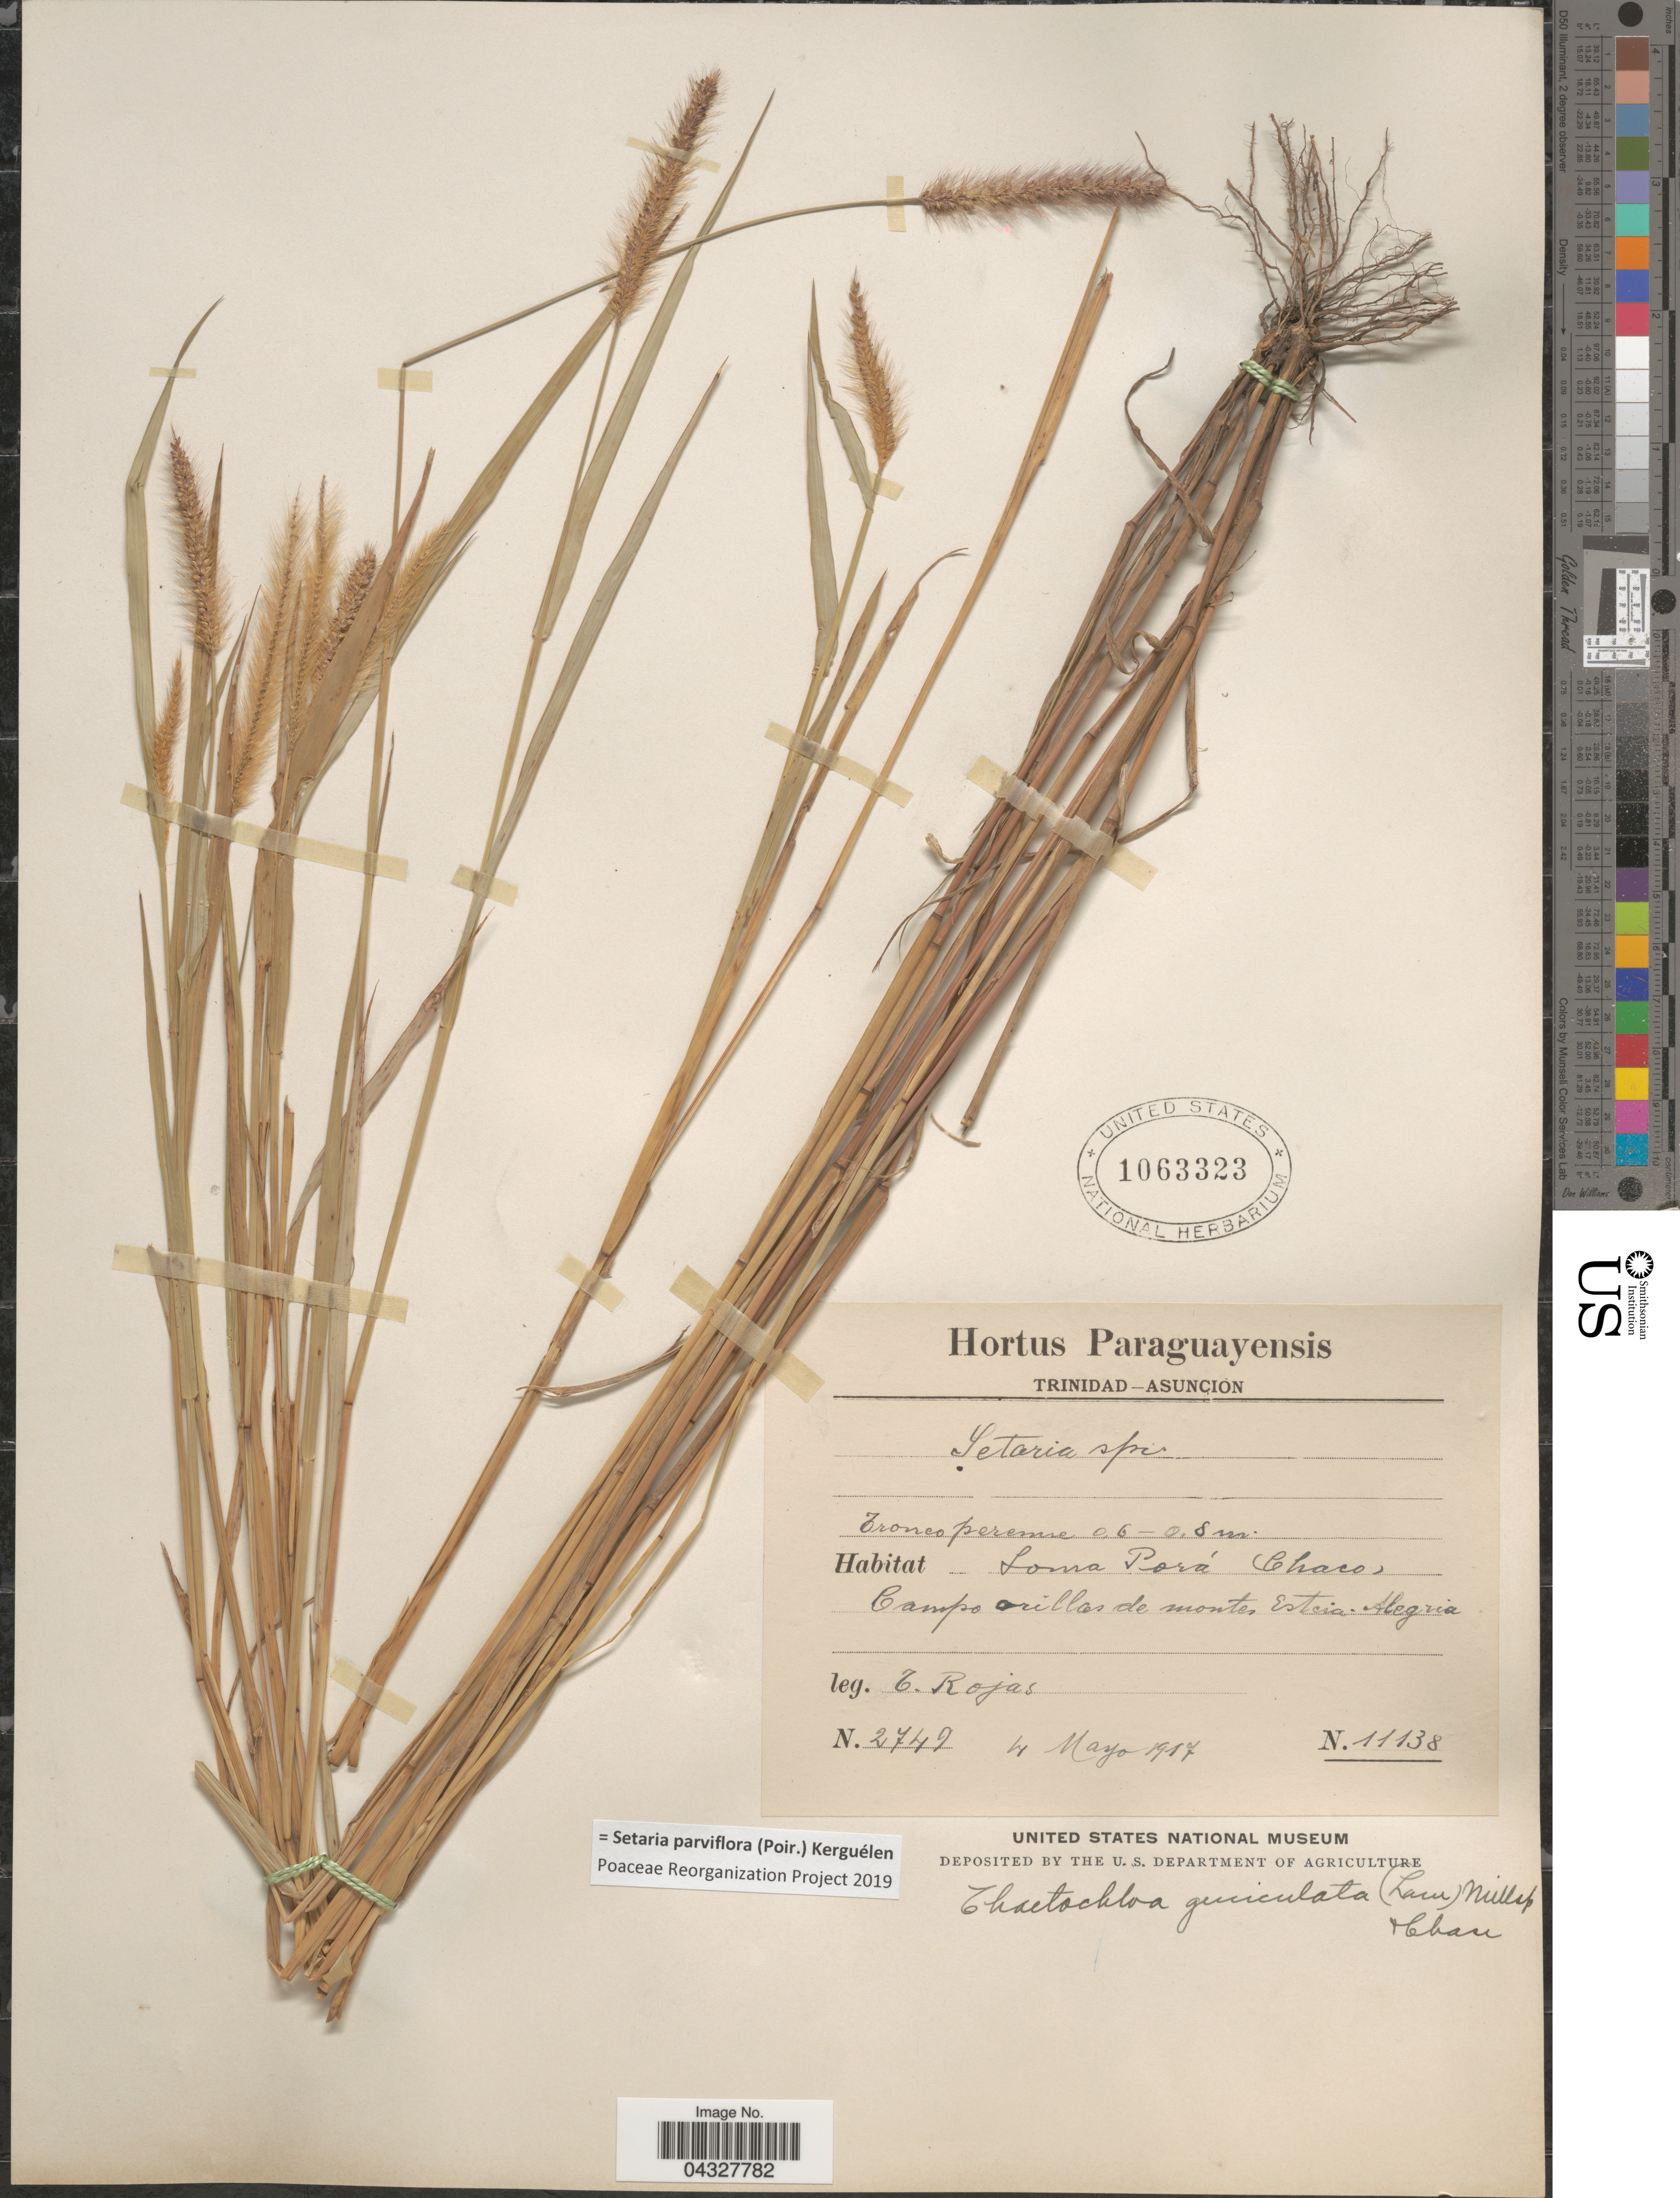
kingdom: Plantae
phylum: Tracheophyta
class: Liliopsida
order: Poales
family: Poaceae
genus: Setaria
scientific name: Setaria parviflora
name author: (Poir.) Kerguélen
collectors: T. Rojas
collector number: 2749/11138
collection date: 1917-05-04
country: Paraguay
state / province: Asuncion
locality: Trinidad. Loma Porá (Chaco). Campo orrilas de montes Estera Alegria.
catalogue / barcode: US 1063323